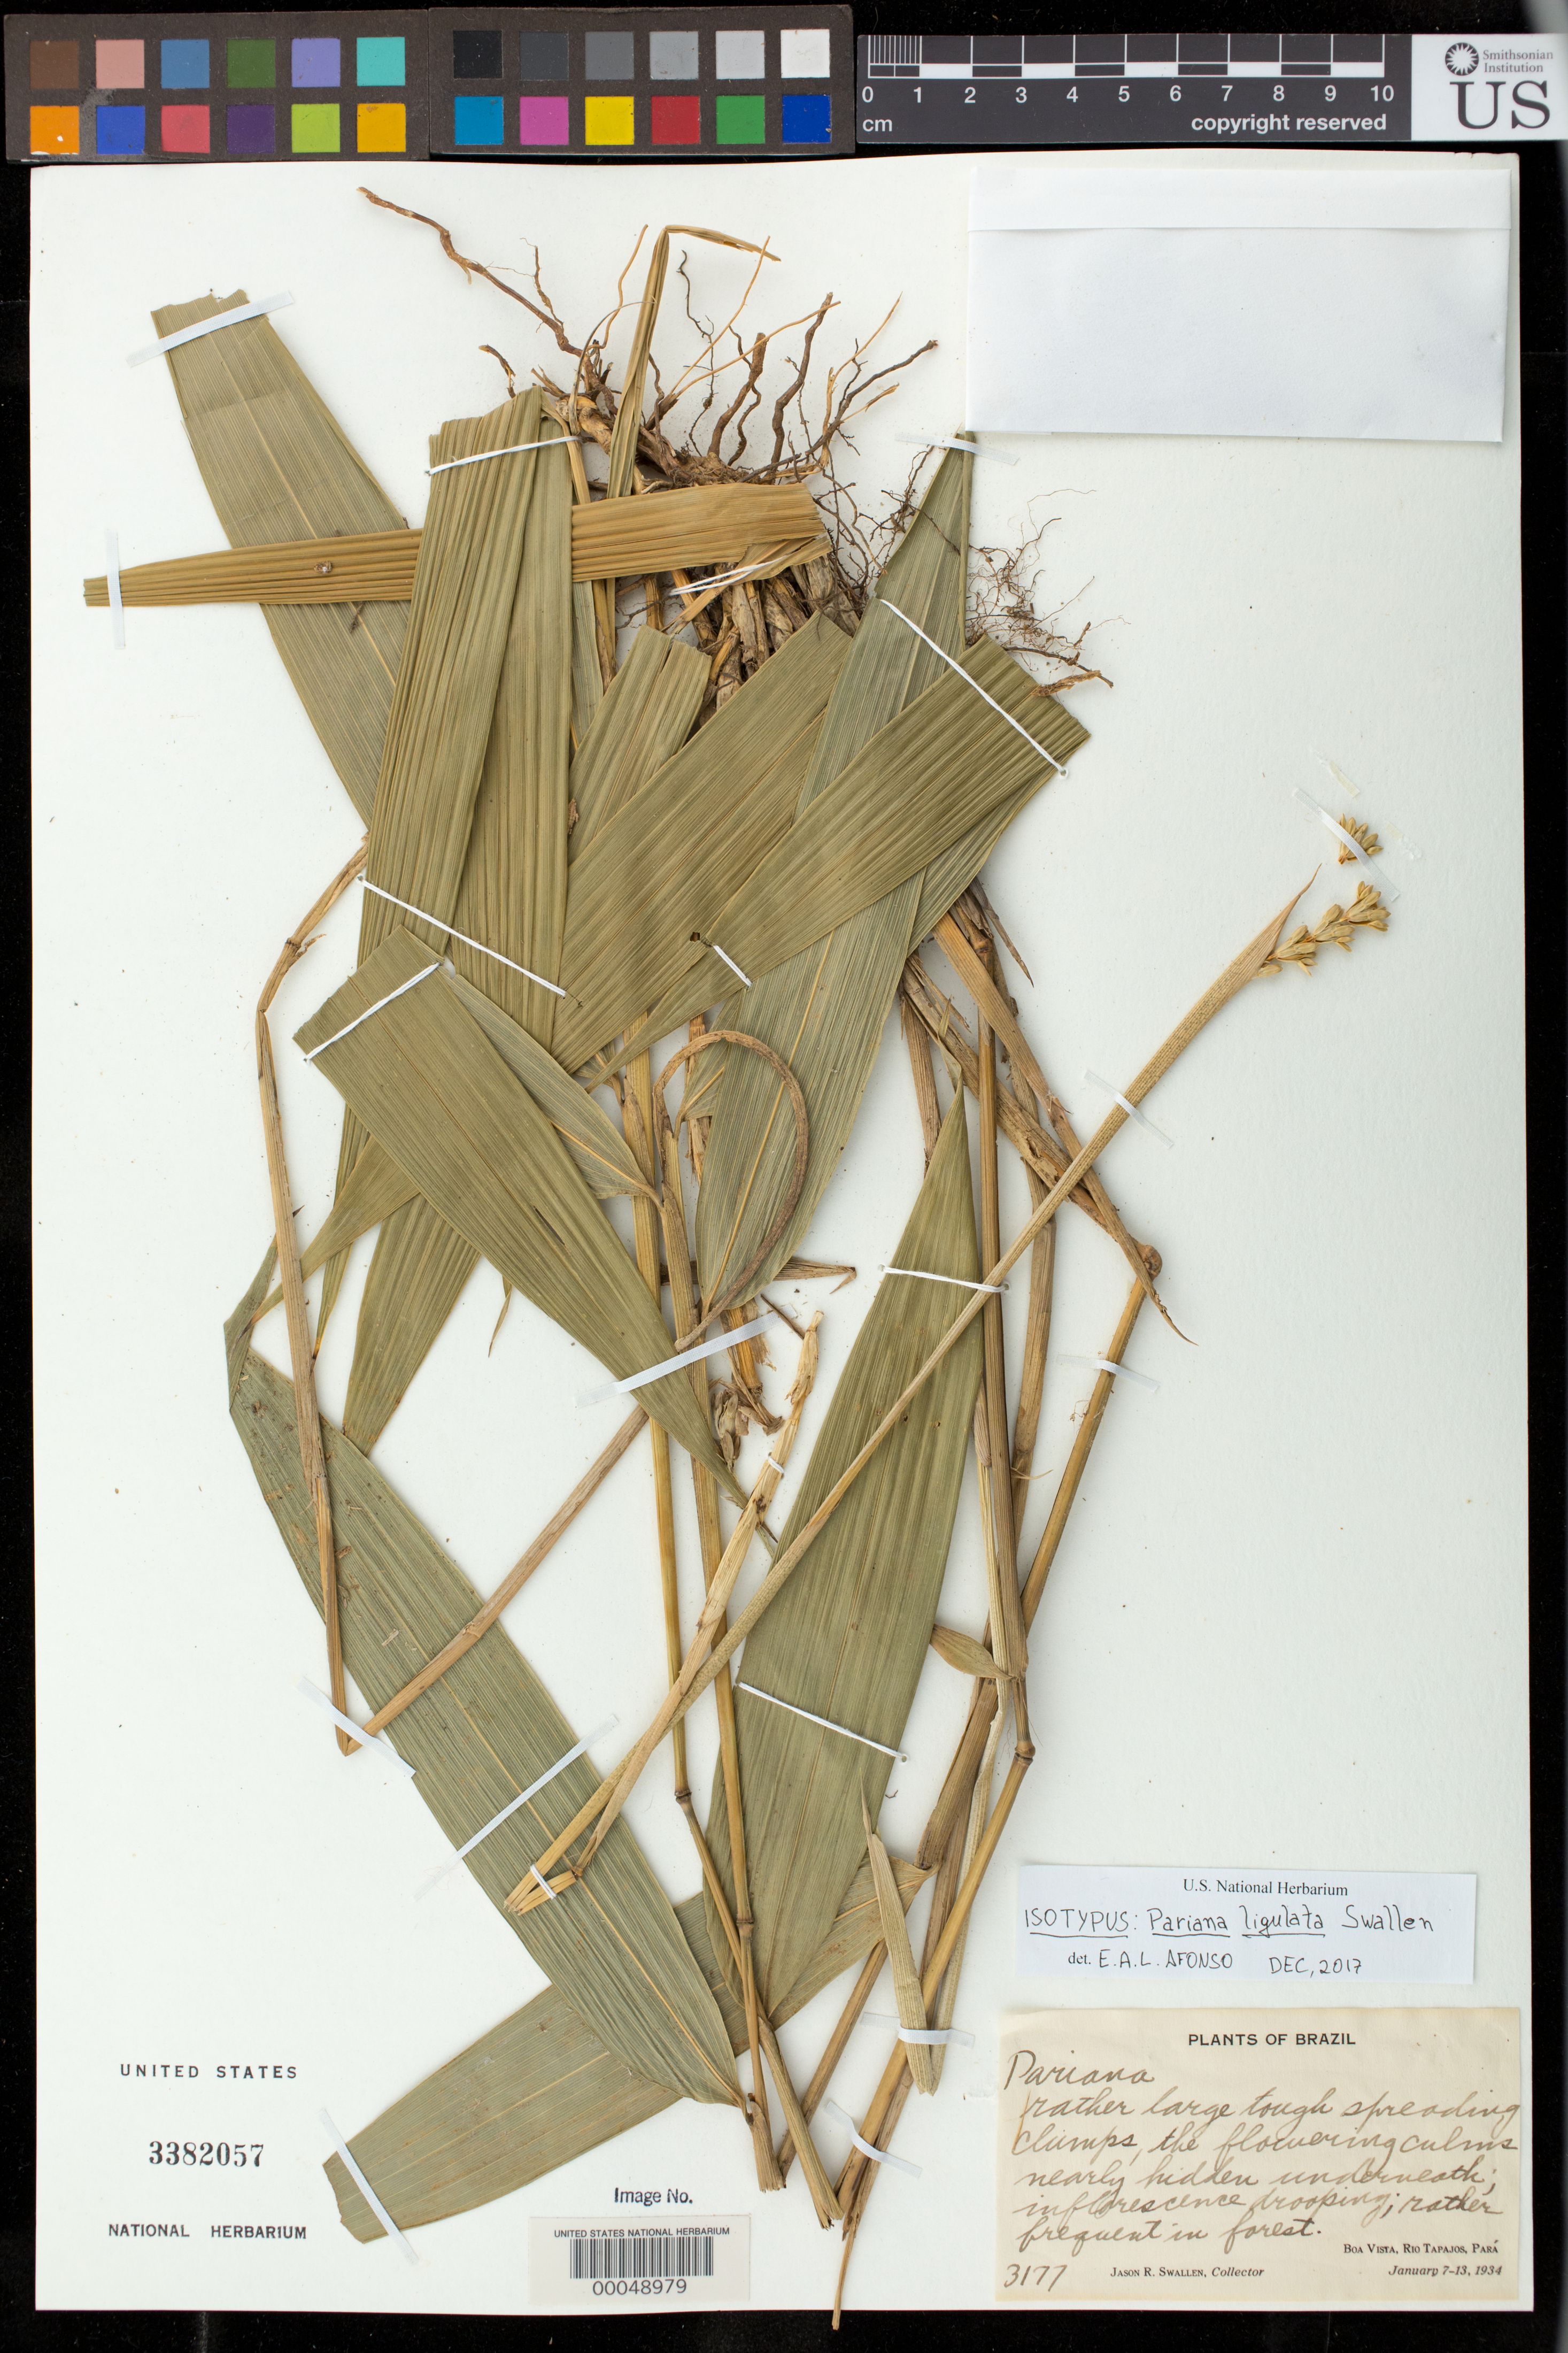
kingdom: Plantae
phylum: Tracheophyta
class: Liliopsida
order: Poales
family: Poaceae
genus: Pariana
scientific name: Pariana ligulata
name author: Swallen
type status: Isotype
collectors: J. R. Swallen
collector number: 3177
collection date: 1934-01-07/1934-01-13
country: Brazil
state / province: Pará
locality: Boa Vista, Rio Tapajos, Pará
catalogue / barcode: US 3382057